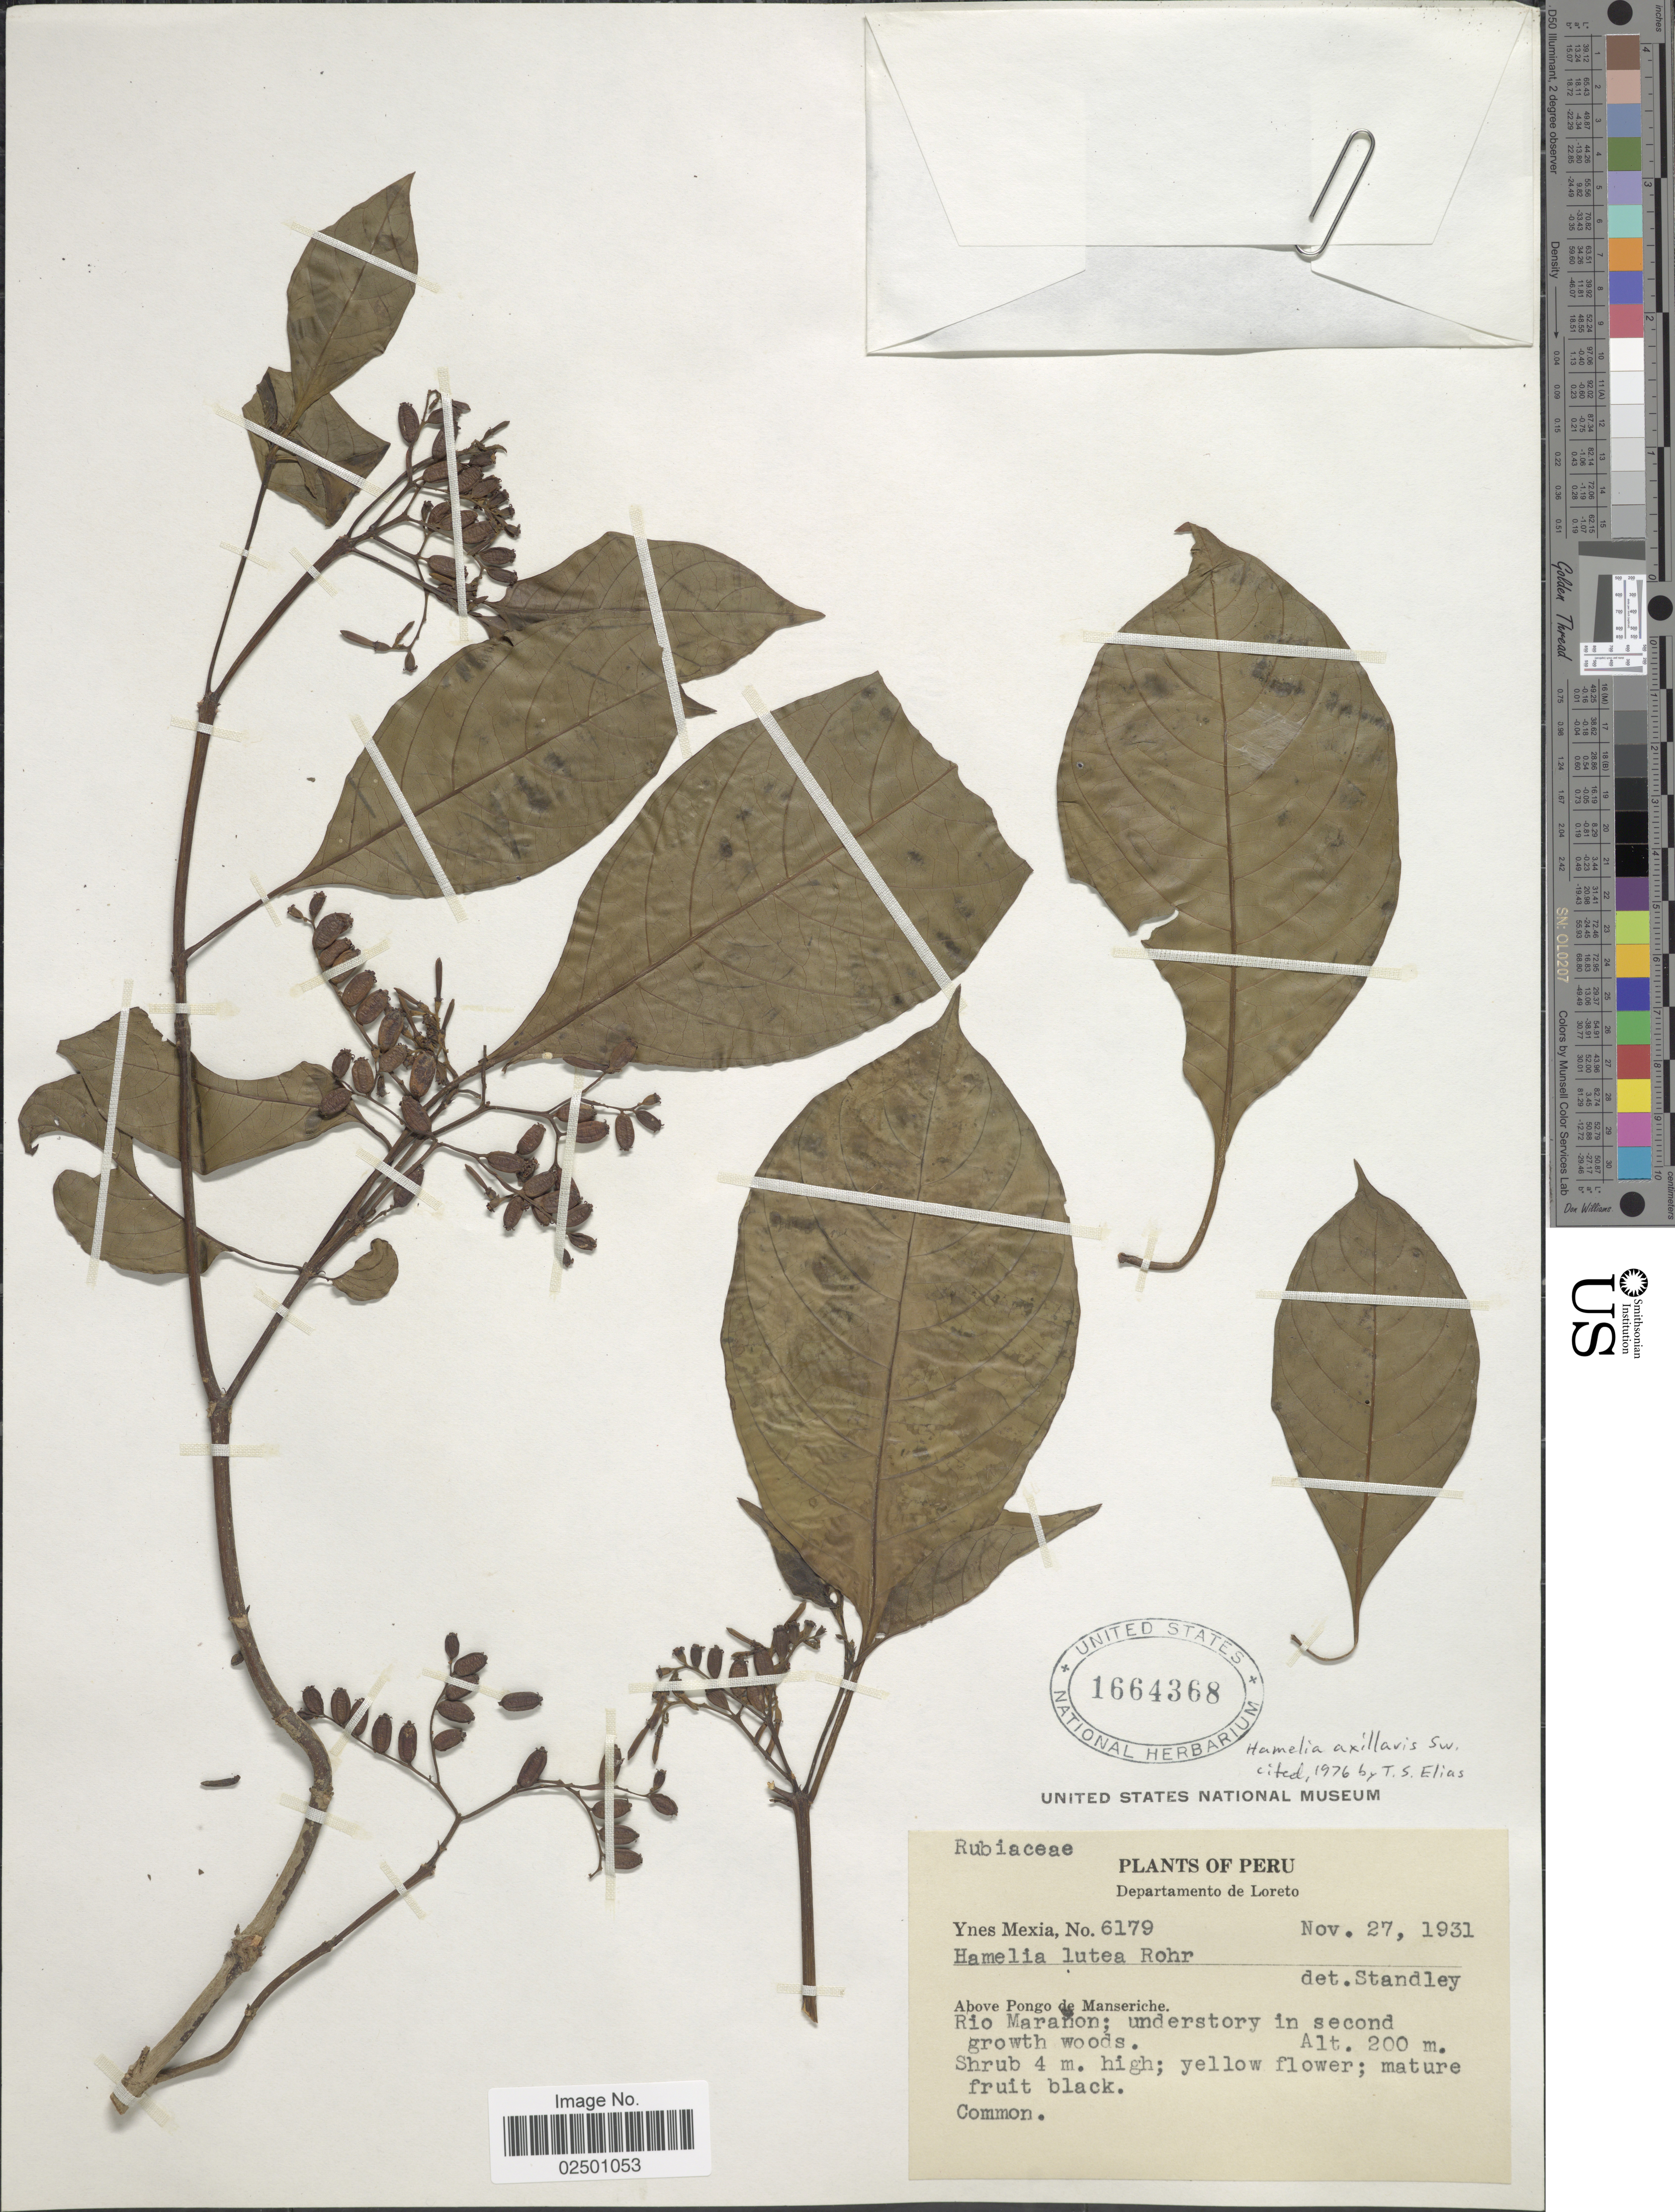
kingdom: Plantae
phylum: Tracheophyta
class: Magnoliopsida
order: Gentianales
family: Rubiaceae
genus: Hamelia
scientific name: Hamelia axillaris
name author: Sw.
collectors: Y. Mexia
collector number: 6179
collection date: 1931-11-27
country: Peru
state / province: Loreto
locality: Departamento de Loreto. Above Pongo de Manseriche. Rio Maranon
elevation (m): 200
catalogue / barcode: US 1664368